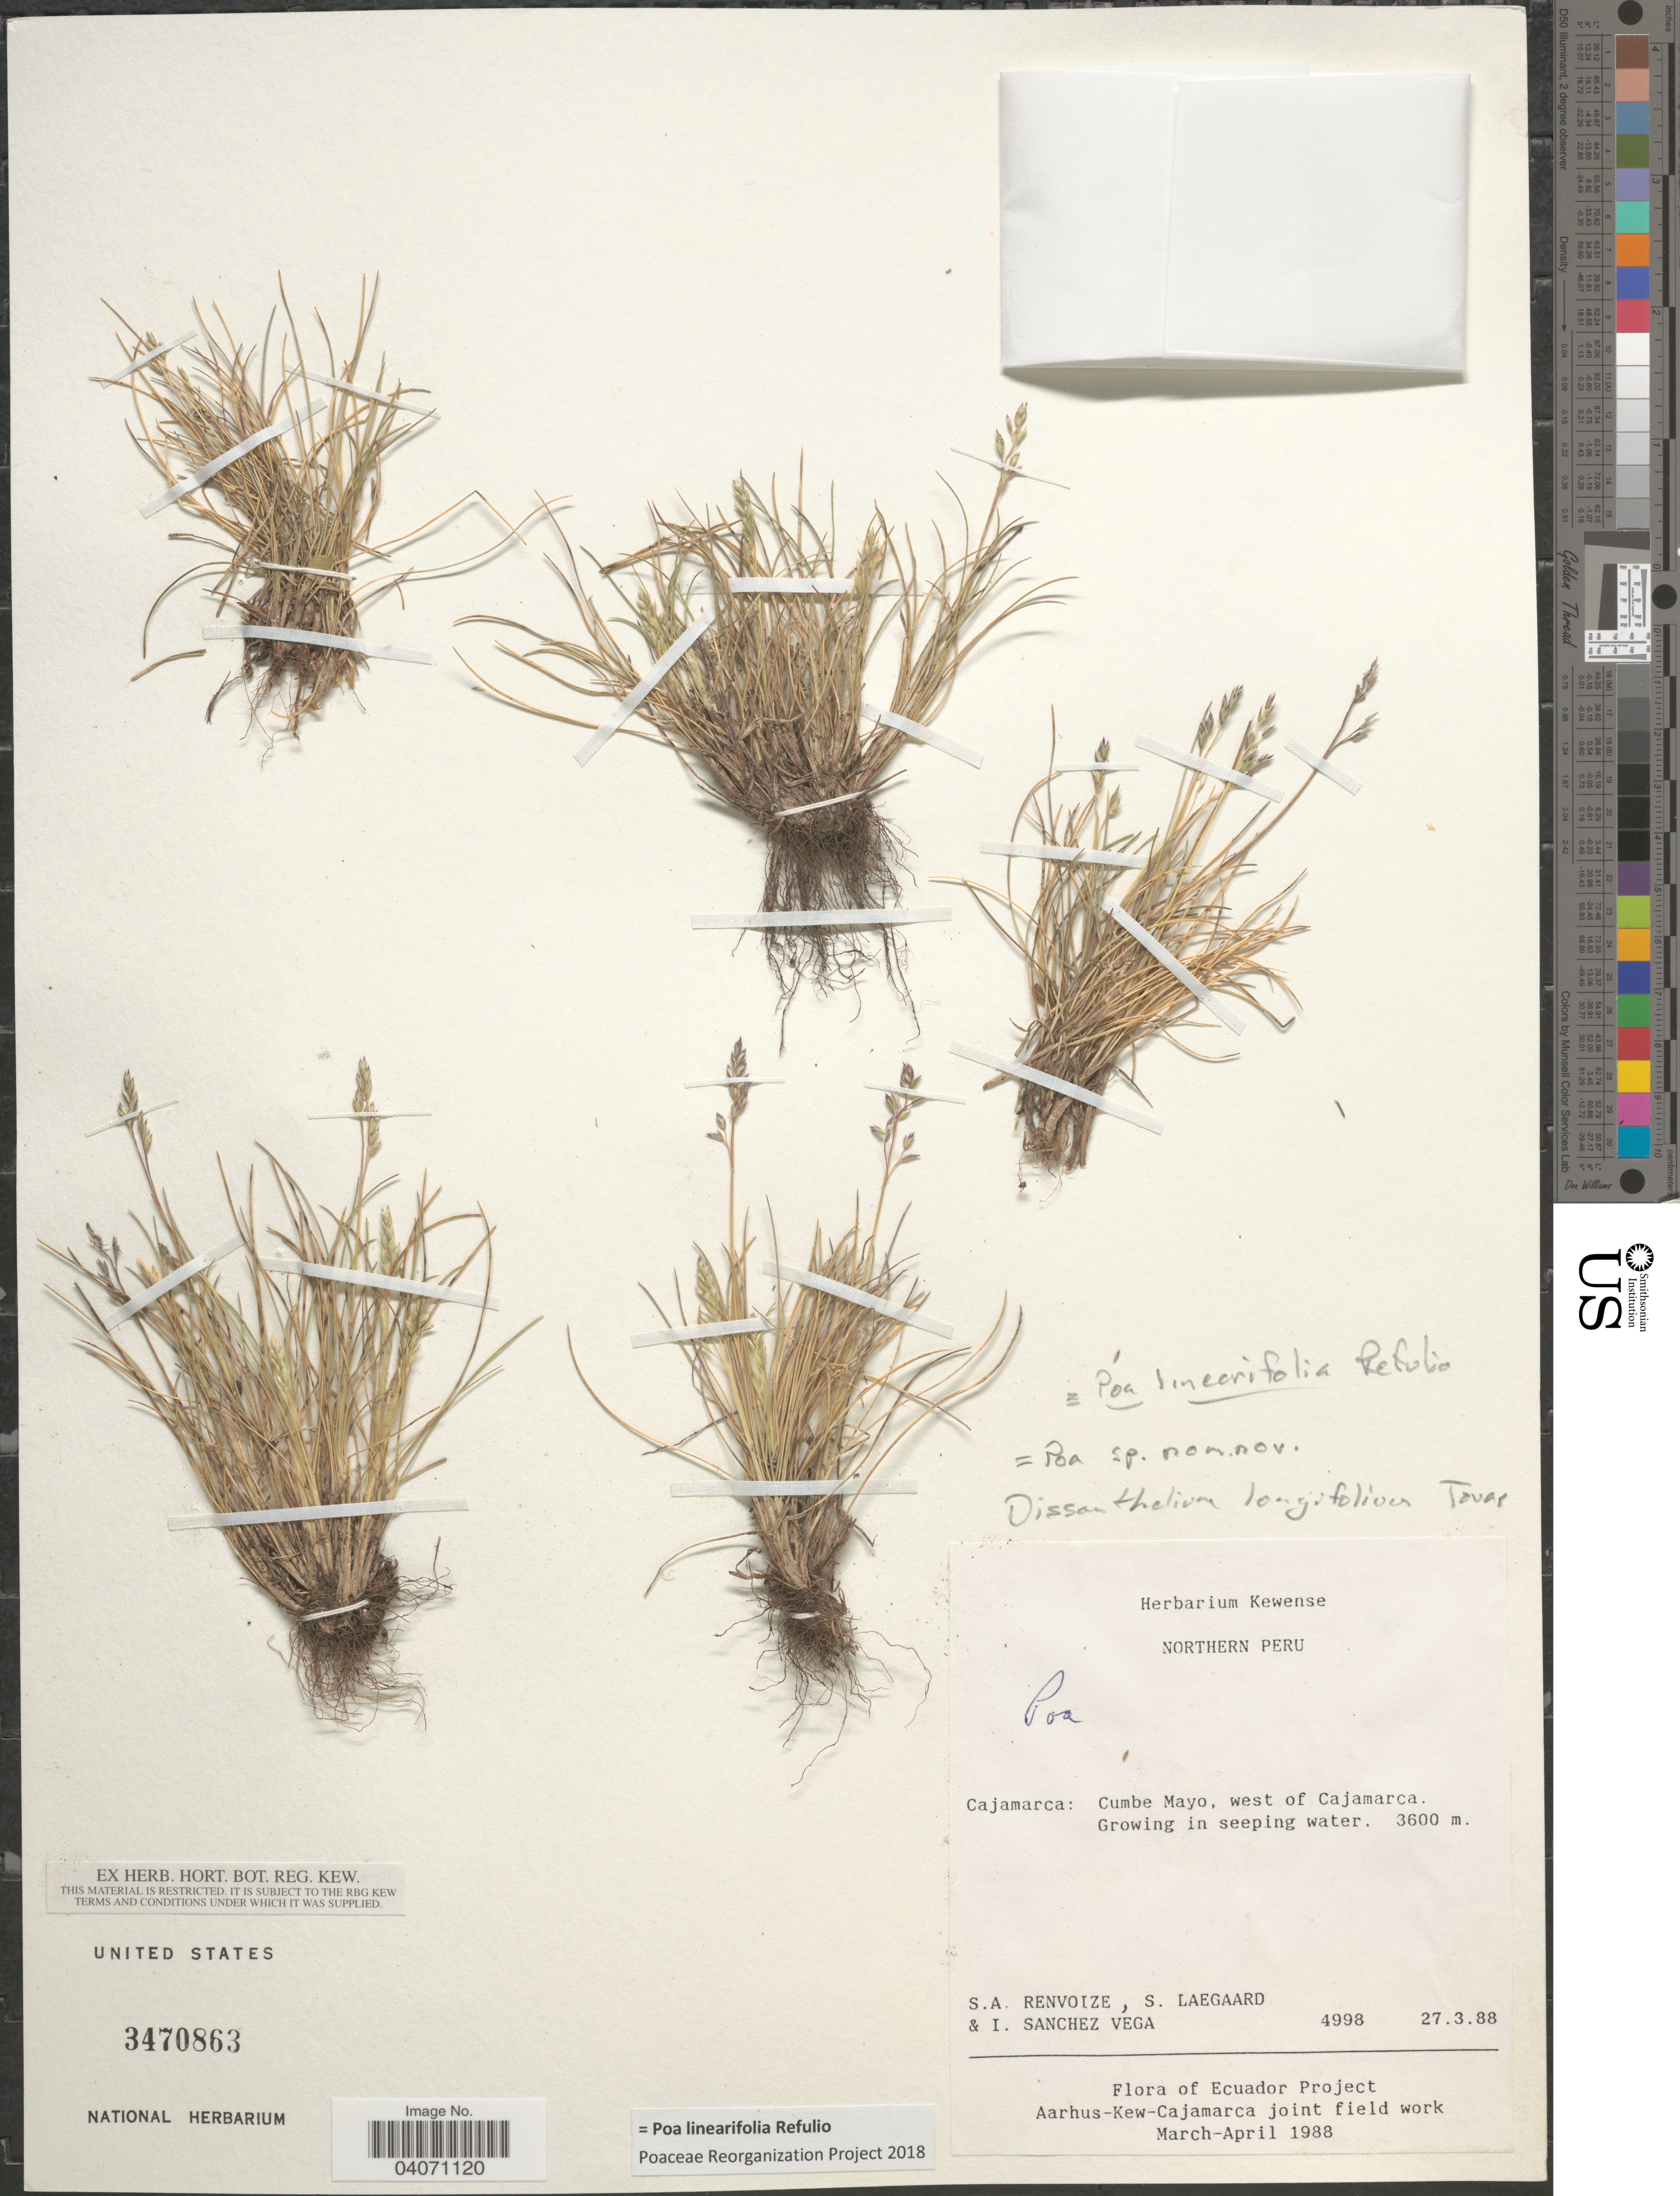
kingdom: Plantae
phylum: Tracheophyta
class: Liliopsida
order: Poales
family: Poaceae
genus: Poa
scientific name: Poa linearifolia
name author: Refulio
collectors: S. A. Renvoize, S. Lægaard & I. Sánchez Vega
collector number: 4998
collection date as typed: Transcribed d/m/y: 27/3/88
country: Peru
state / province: Cajamarca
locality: Northern Peru. Cumbe Mayo, west of Cajamarca. Growing in seeping water.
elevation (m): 3600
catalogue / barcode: US 3470863